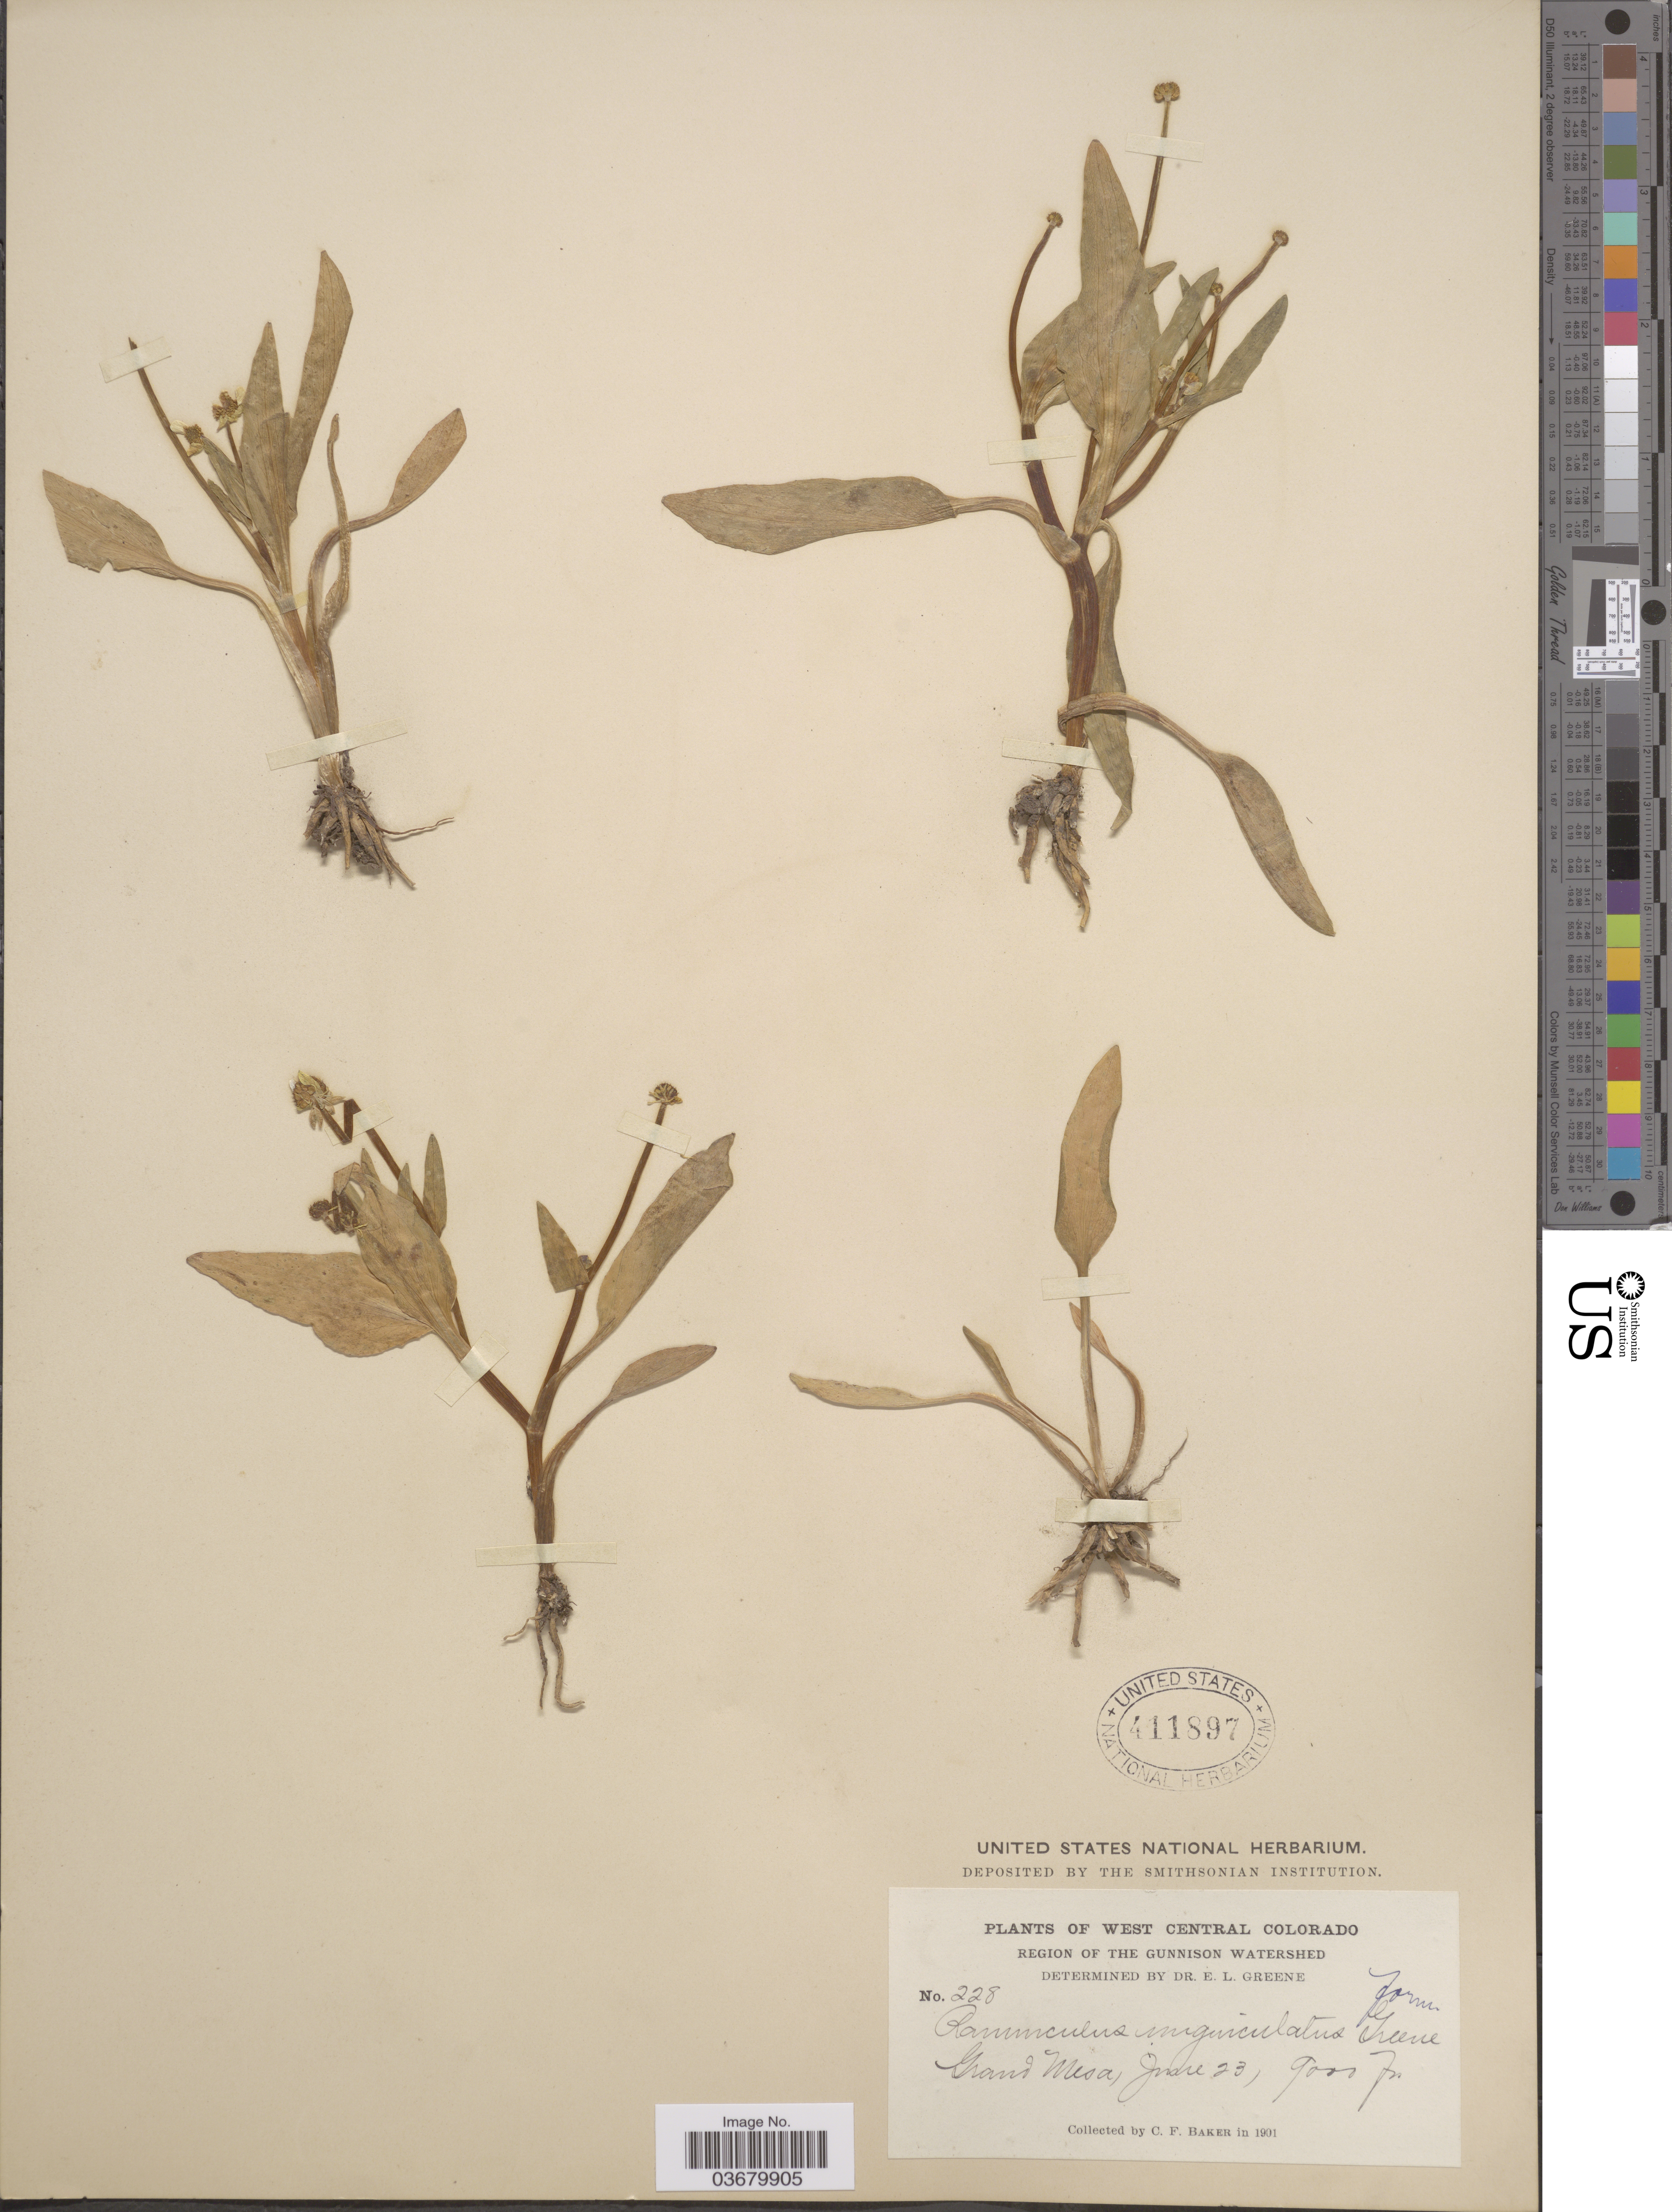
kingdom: Plantae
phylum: Tracheophyta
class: Magnoliopsida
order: Ranunculales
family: Ranunculaceae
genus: Ranunculus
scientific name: Ranunculus alismifolius var. montanus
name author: S. Watson in C. King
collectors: C. F. Baker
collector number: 228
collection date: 1901-06-23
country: United States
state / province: Colorado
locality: West Central Colorado. Region of the Gunnison Watershed. Grand Mesa.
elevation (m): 2743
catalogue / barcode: US 411897